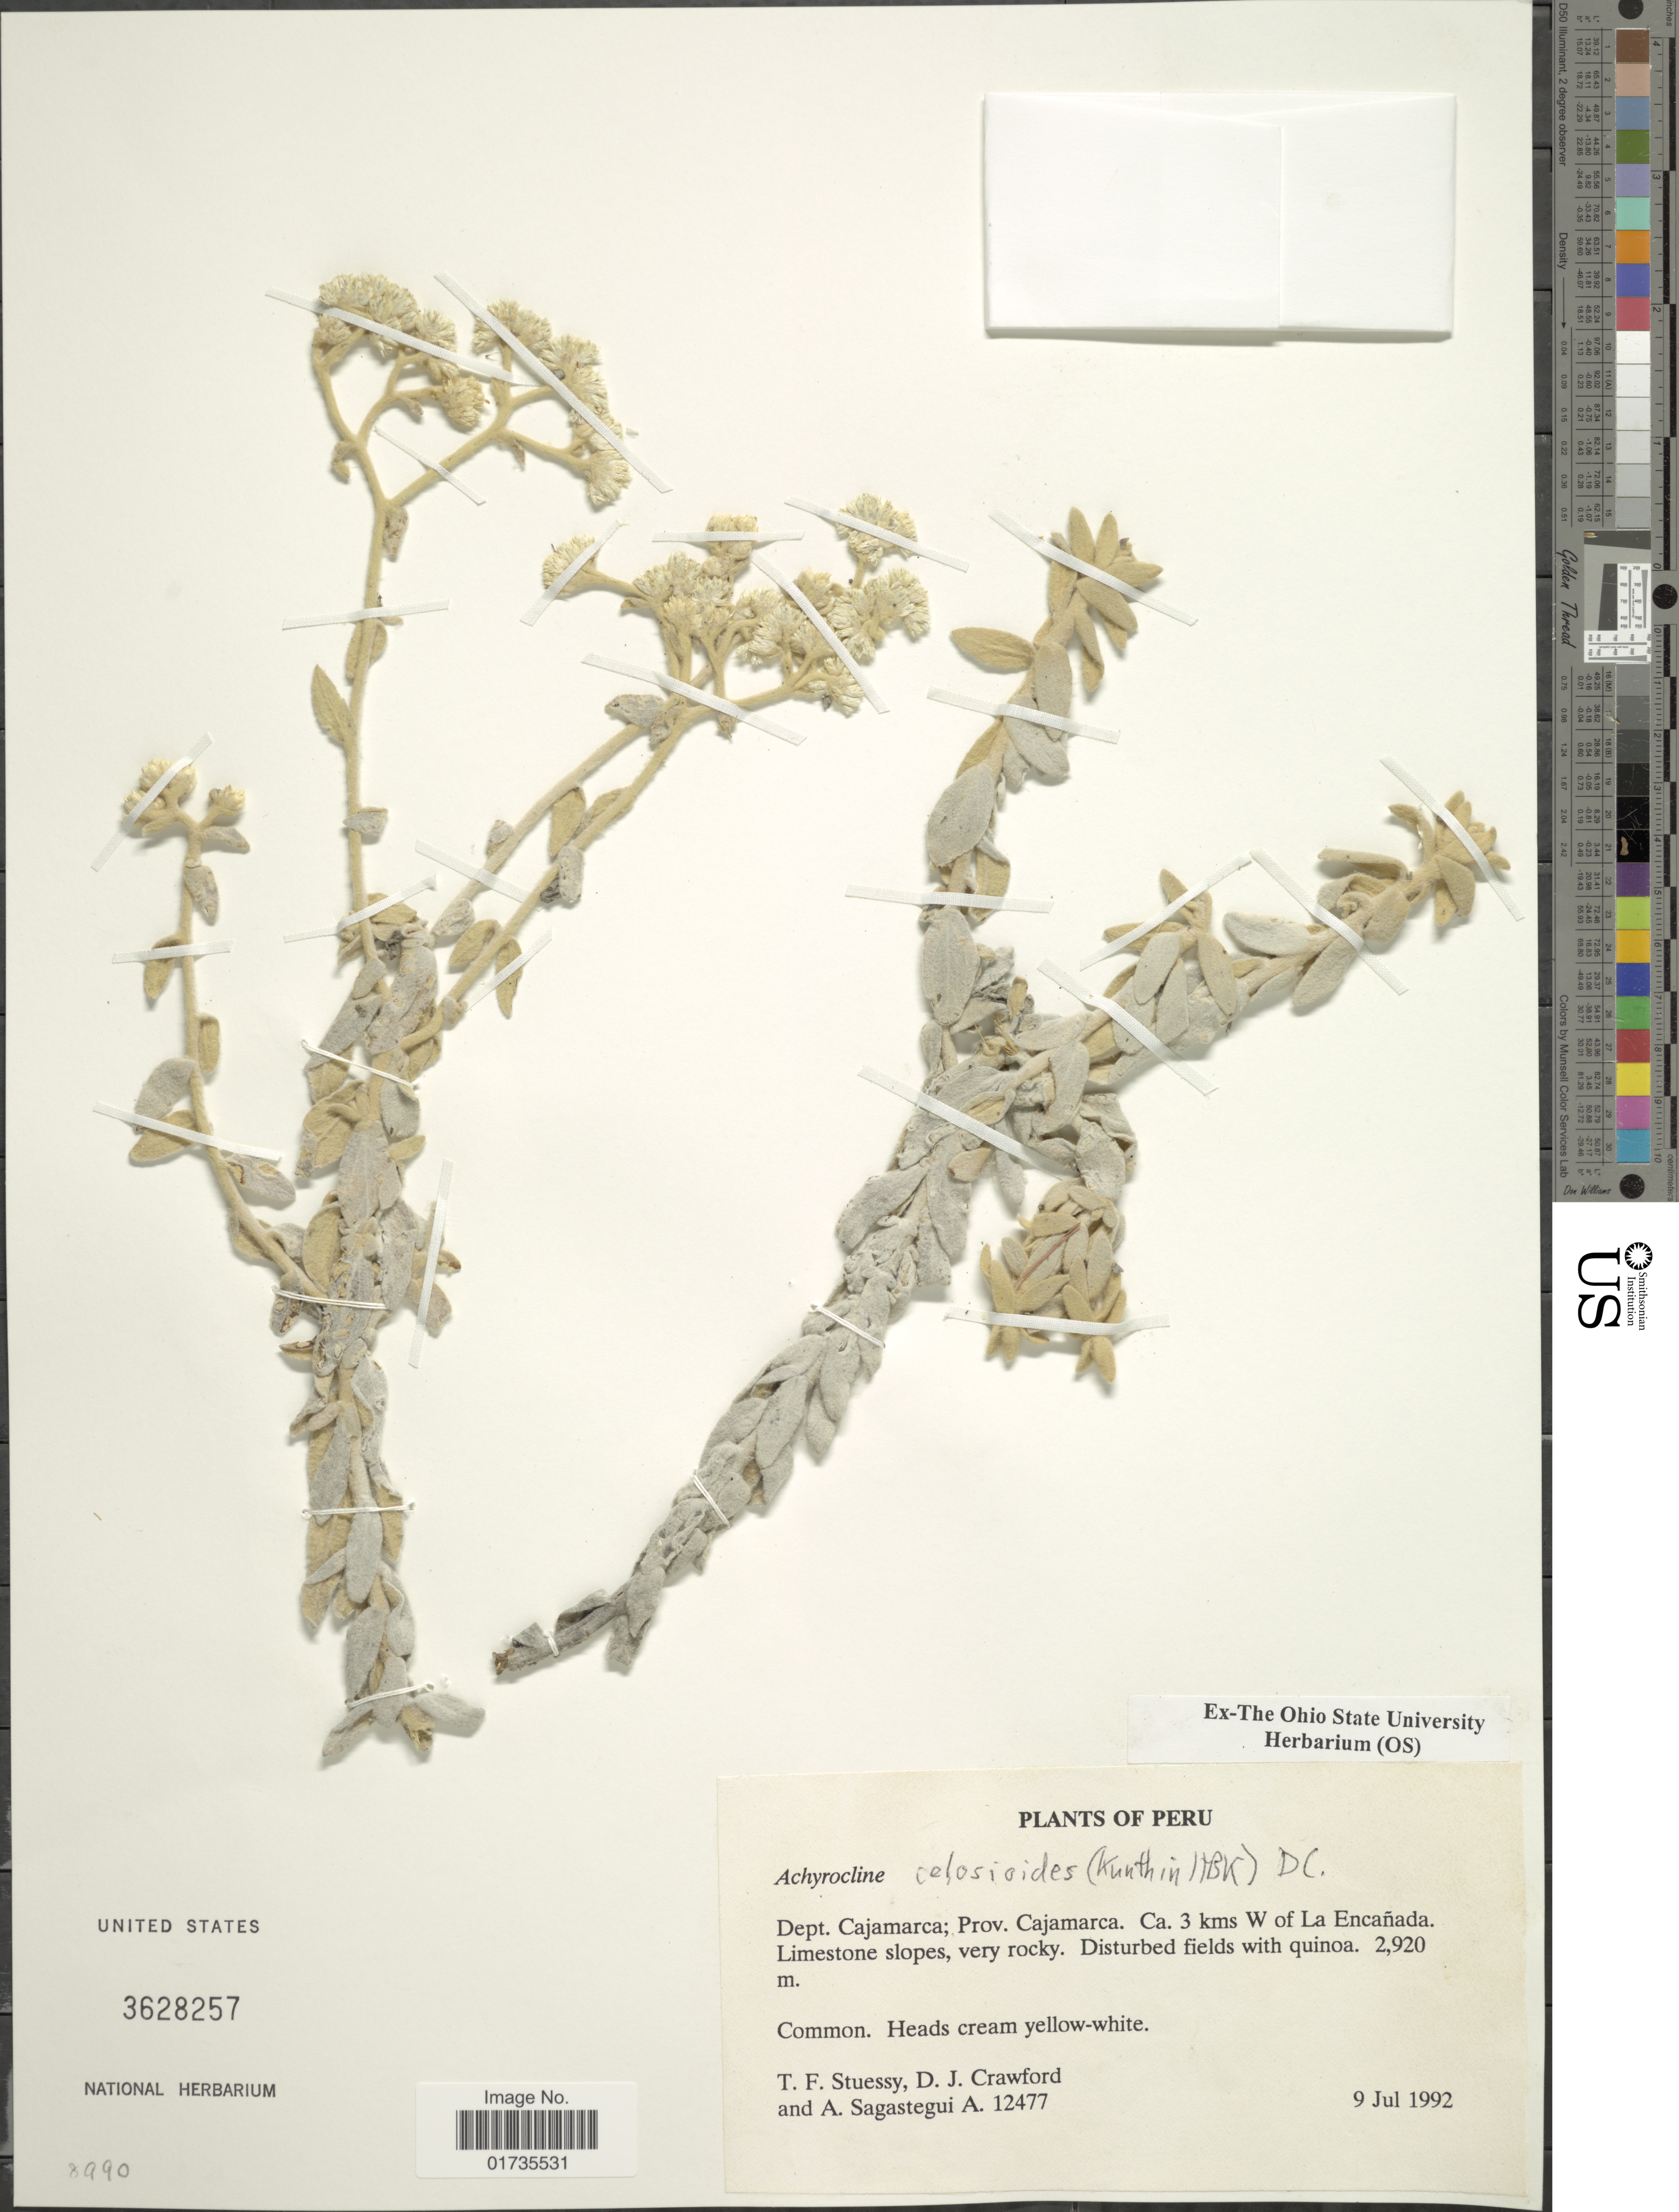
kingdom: Plantae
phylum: Tracheophyta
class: Magnoliopsida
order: Asterales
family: Asteraceae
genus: Achyrocline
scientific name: Achyrocline celosioides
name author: (Kunth) DC.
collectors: T. Steussy, D. Crawford & A. Sagástegui A.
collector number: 12477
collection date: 1992-07-09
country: Peru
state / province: Cajamarca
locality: Peru. Dept. Cajamarca; Prov. Cajamarca. Ca. 3 kms W of la Encañada.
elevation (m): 2920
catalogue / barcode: US 3628257